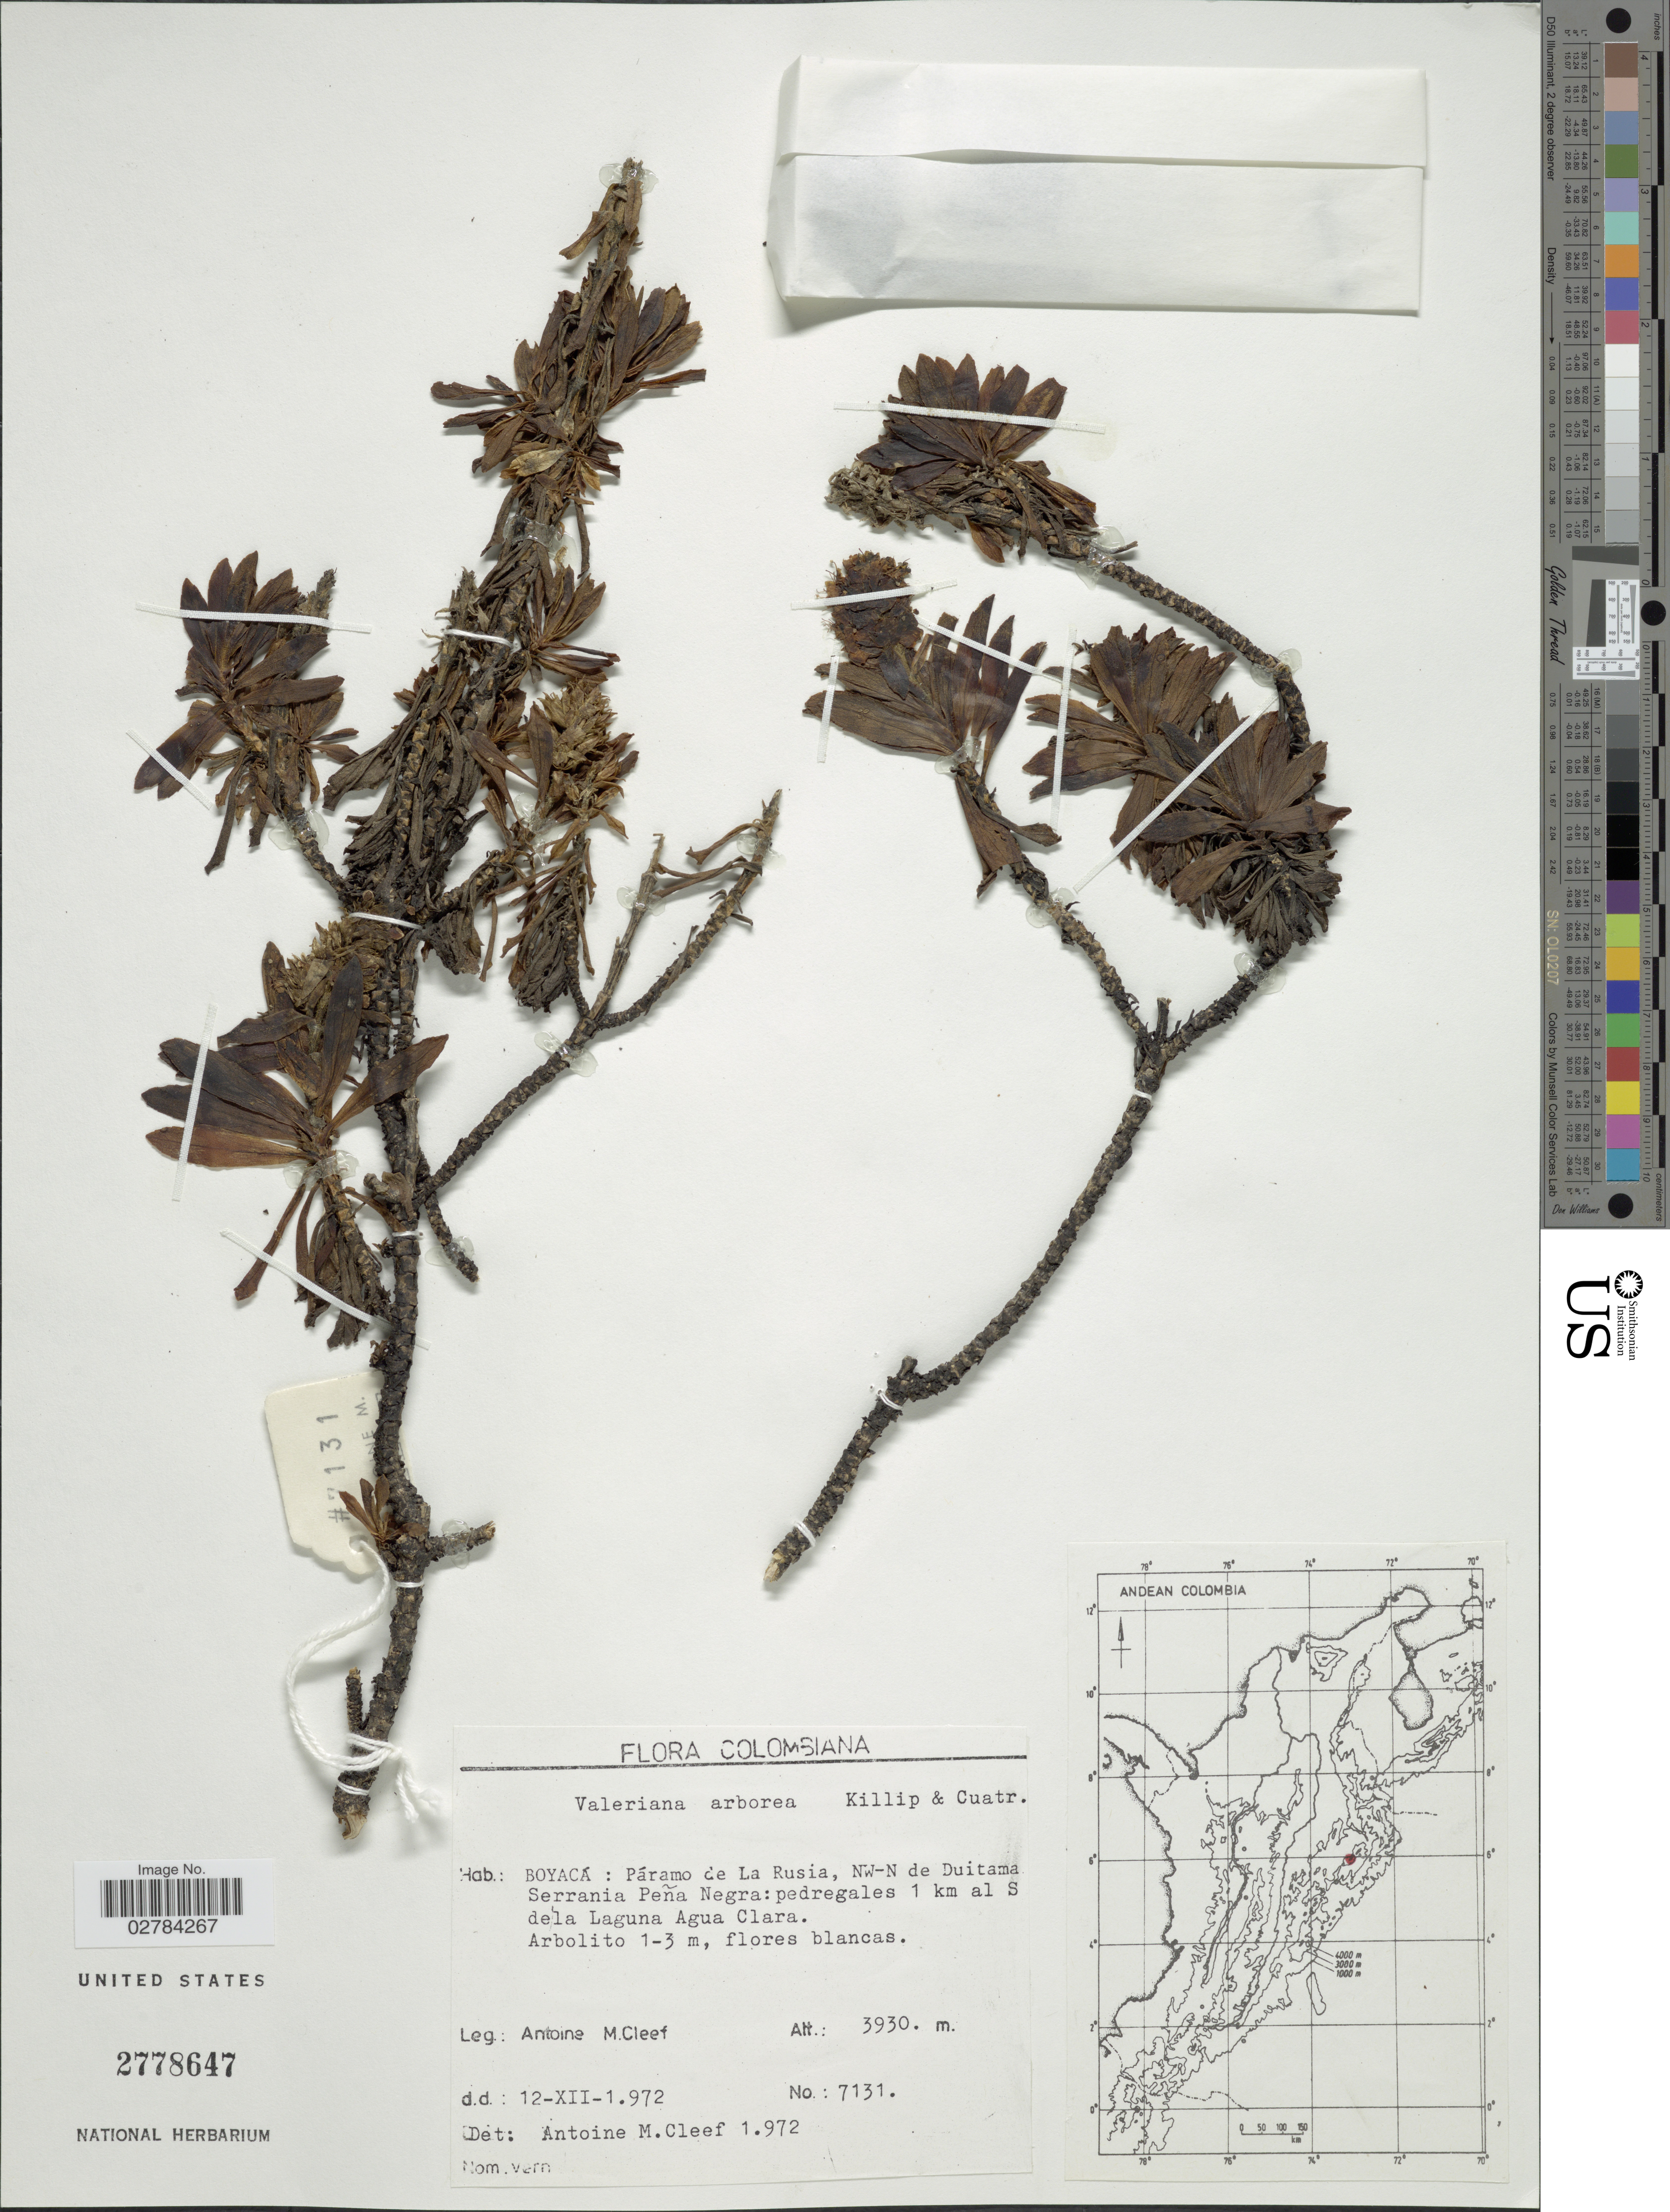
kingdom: Plantae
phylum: Tracheophyta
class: Magnoliopsida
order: Dipsacales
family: Caprifoliaceae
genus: Valeriana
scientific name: Valeriana arborea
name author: Killip & Cuatrec.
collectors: A. M. Cleef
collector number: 7131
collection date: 1972-12-12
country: Colombia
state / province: Boyacá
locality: Boyacá: Páramo de La Rusia, NW-N de Duitama Serrania Peña Negra: pedregales 1 km al S de la Laguna Agua Clara.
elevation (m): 3930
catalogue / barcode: US 2778647